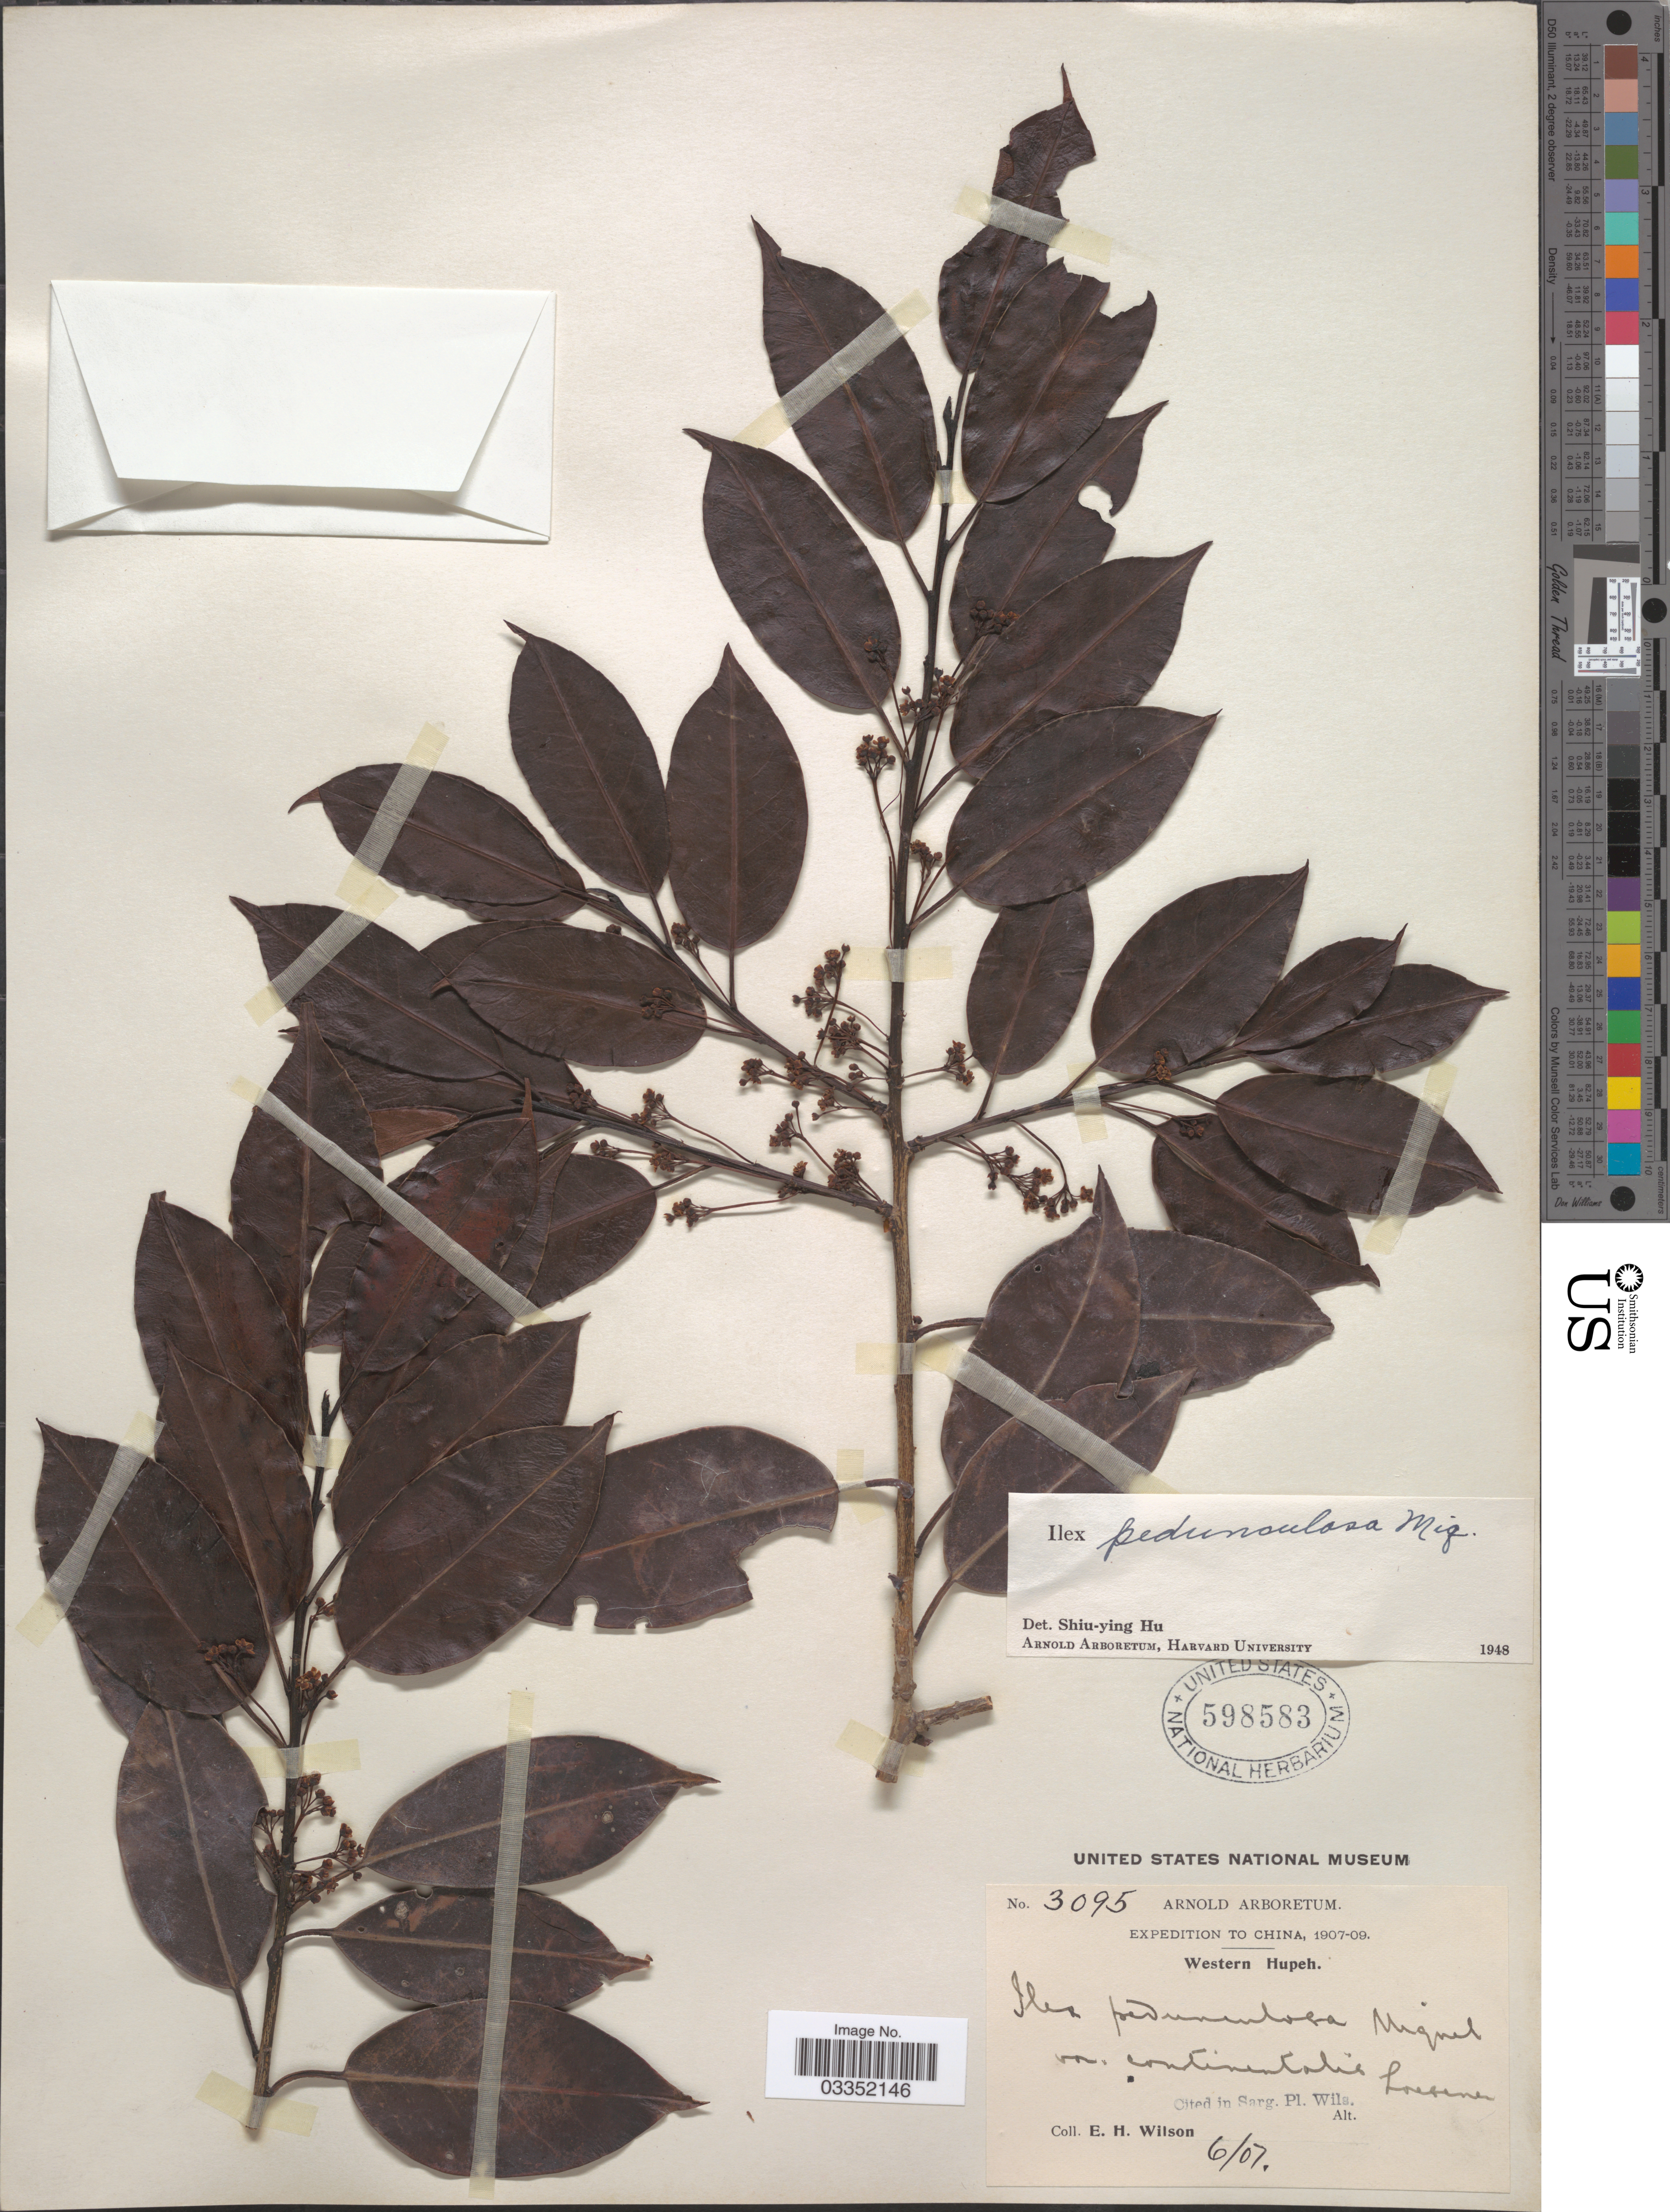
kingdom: Plantae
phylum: Tracheophyta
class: Magnoliopsida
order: Aquifoliales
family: Aquifoliaceae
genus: Ilex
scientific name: Ilex pedunculosa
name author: Miq.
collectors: E. Wilson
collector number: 3095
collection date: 1907-06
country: China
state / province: Hubei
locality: Western Hupeh.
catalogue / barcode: US 598583